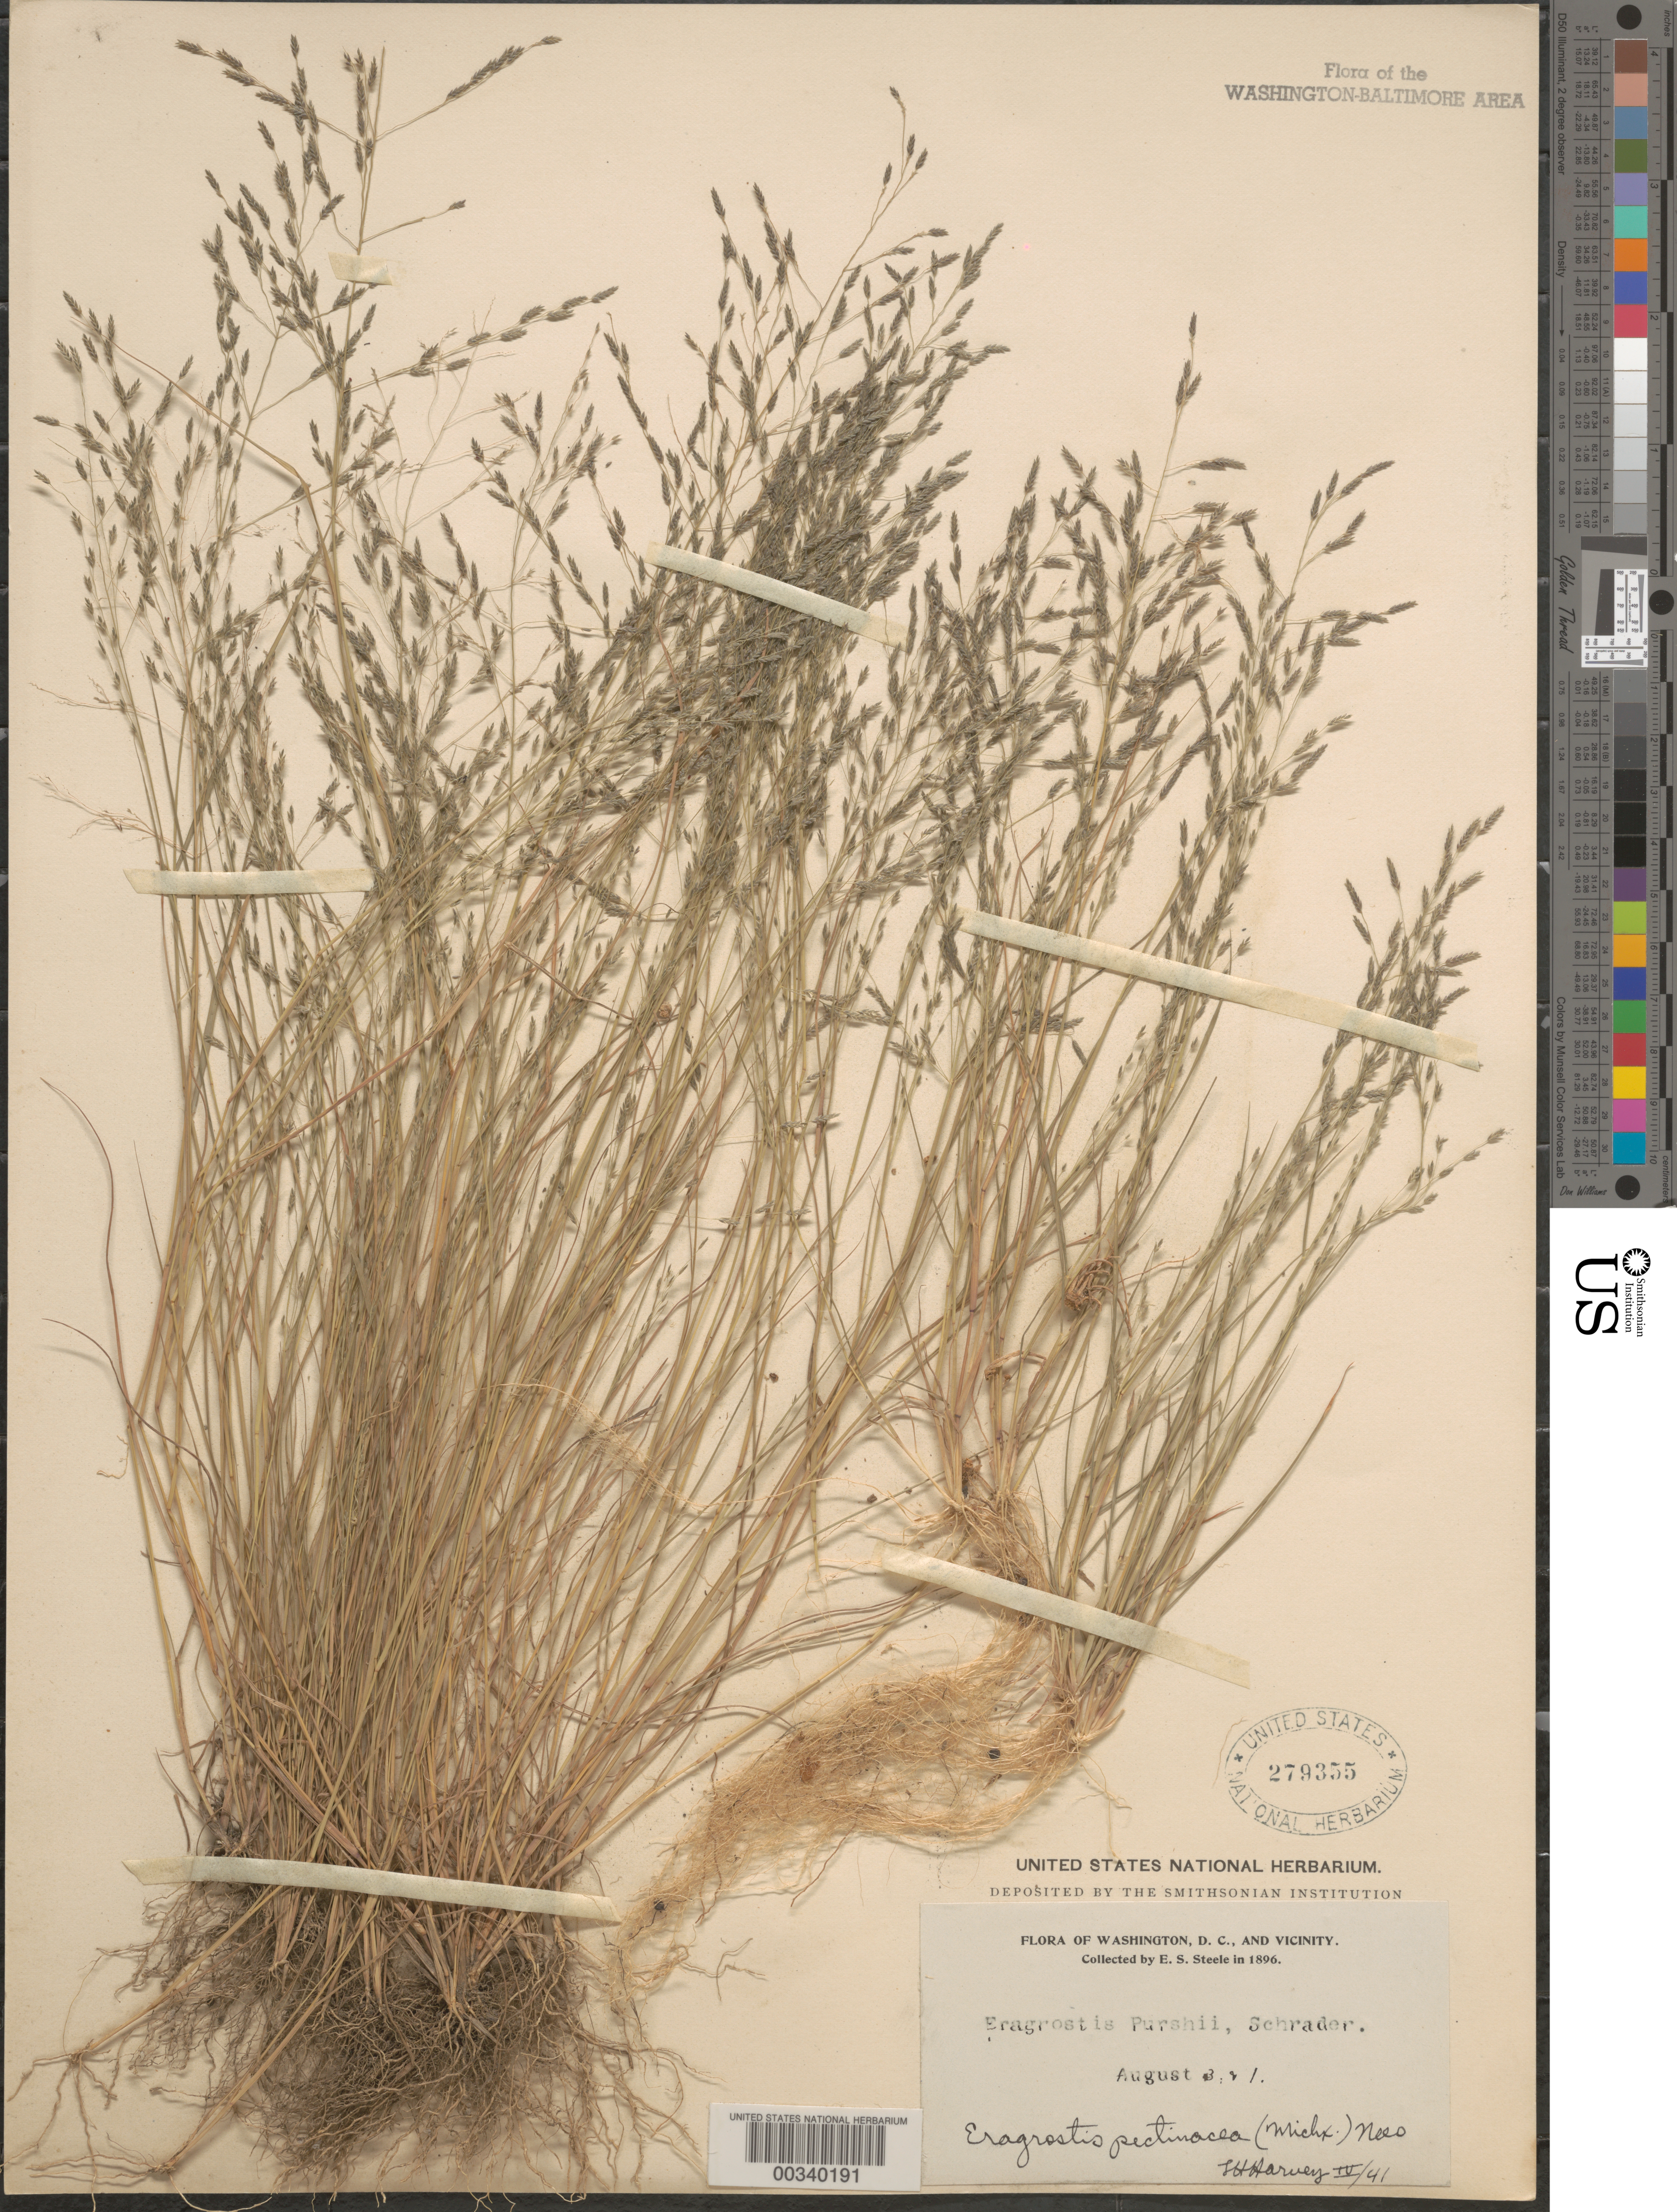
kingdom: Plantae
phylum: Tracheophyta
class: Liliopsida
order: Poales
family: Poaceae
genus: Eragrostis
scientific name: Eragrostis pectinacea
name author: (Michx.) Nees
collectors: E. Steele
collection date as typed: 01 Aug 1896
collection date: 1896-08-01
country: United States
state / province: District of Columbia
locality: Washington DC area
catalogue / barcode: US 279355